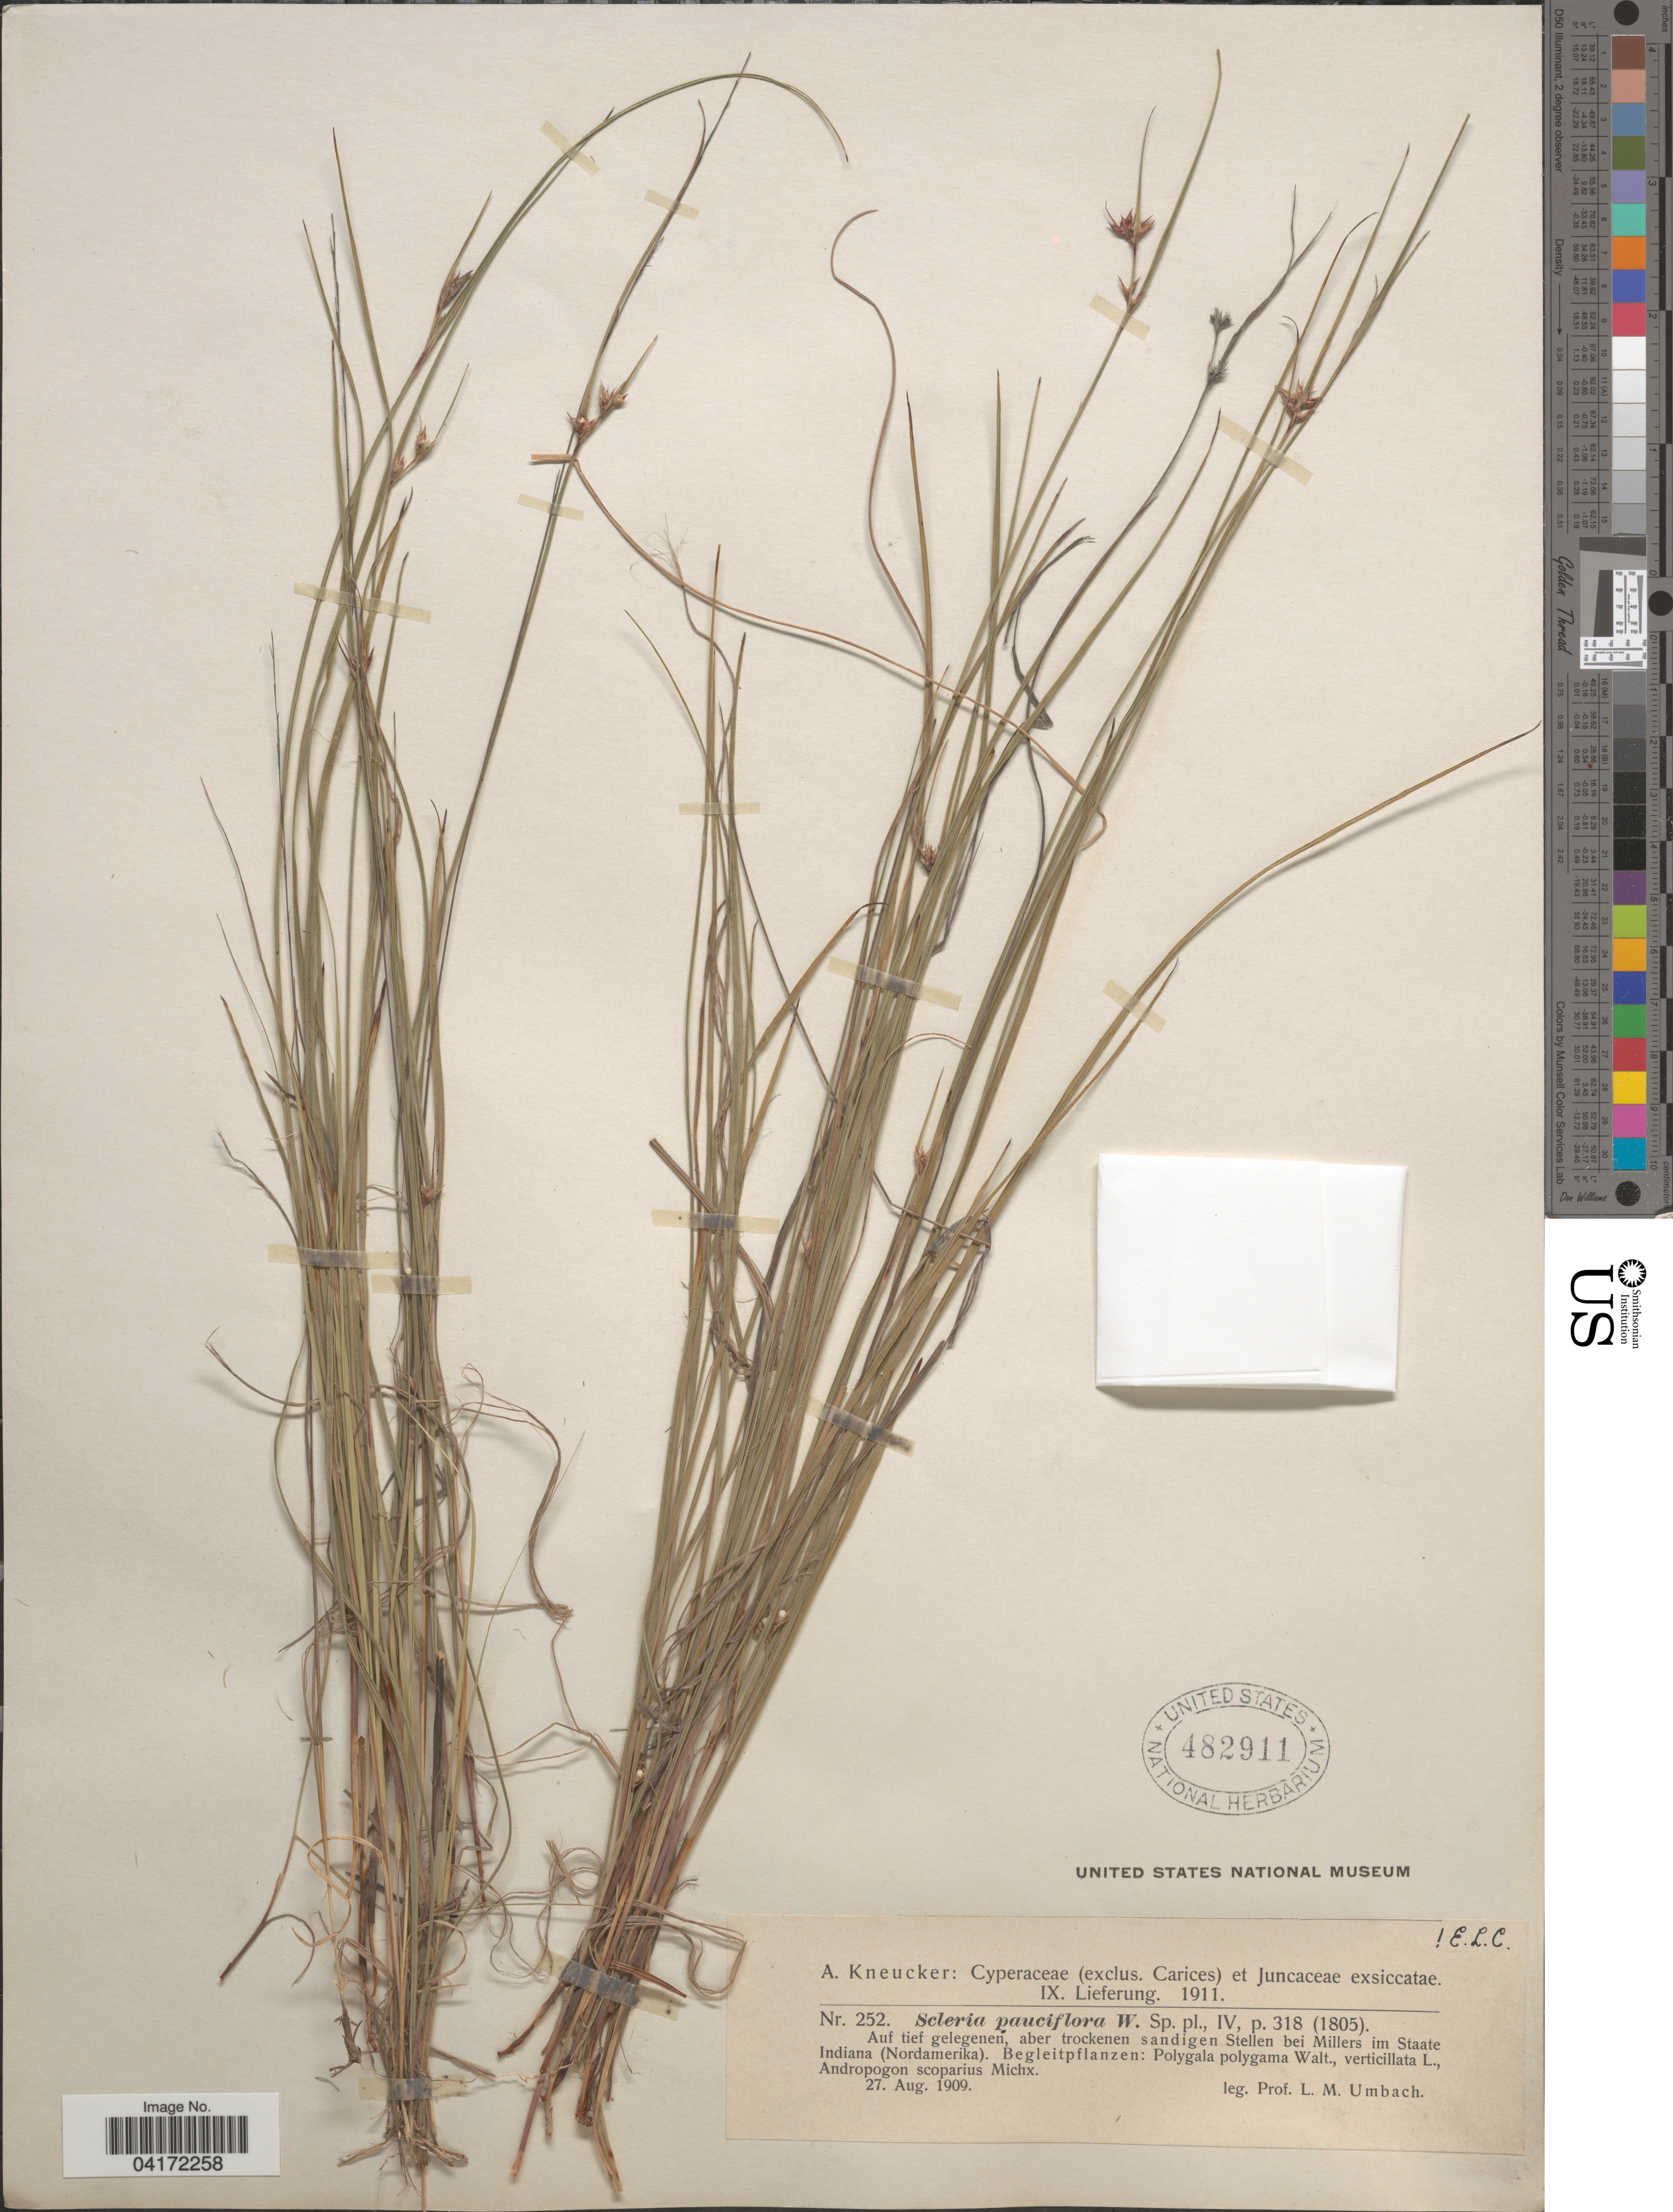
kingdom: Plantae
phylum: Tracheophyta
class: Liliopsida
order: Poales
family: Cyperaceae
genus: Scleria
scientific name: Scleria pauciflora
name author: Muhl. ex Willd.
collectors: L. M. Umbach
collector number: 252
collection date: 1909-08-27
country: United States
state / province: Indiana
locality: Auf tief gelegen, aber trockenen sandigen Stellen bei Millers.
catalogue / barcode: US 482911